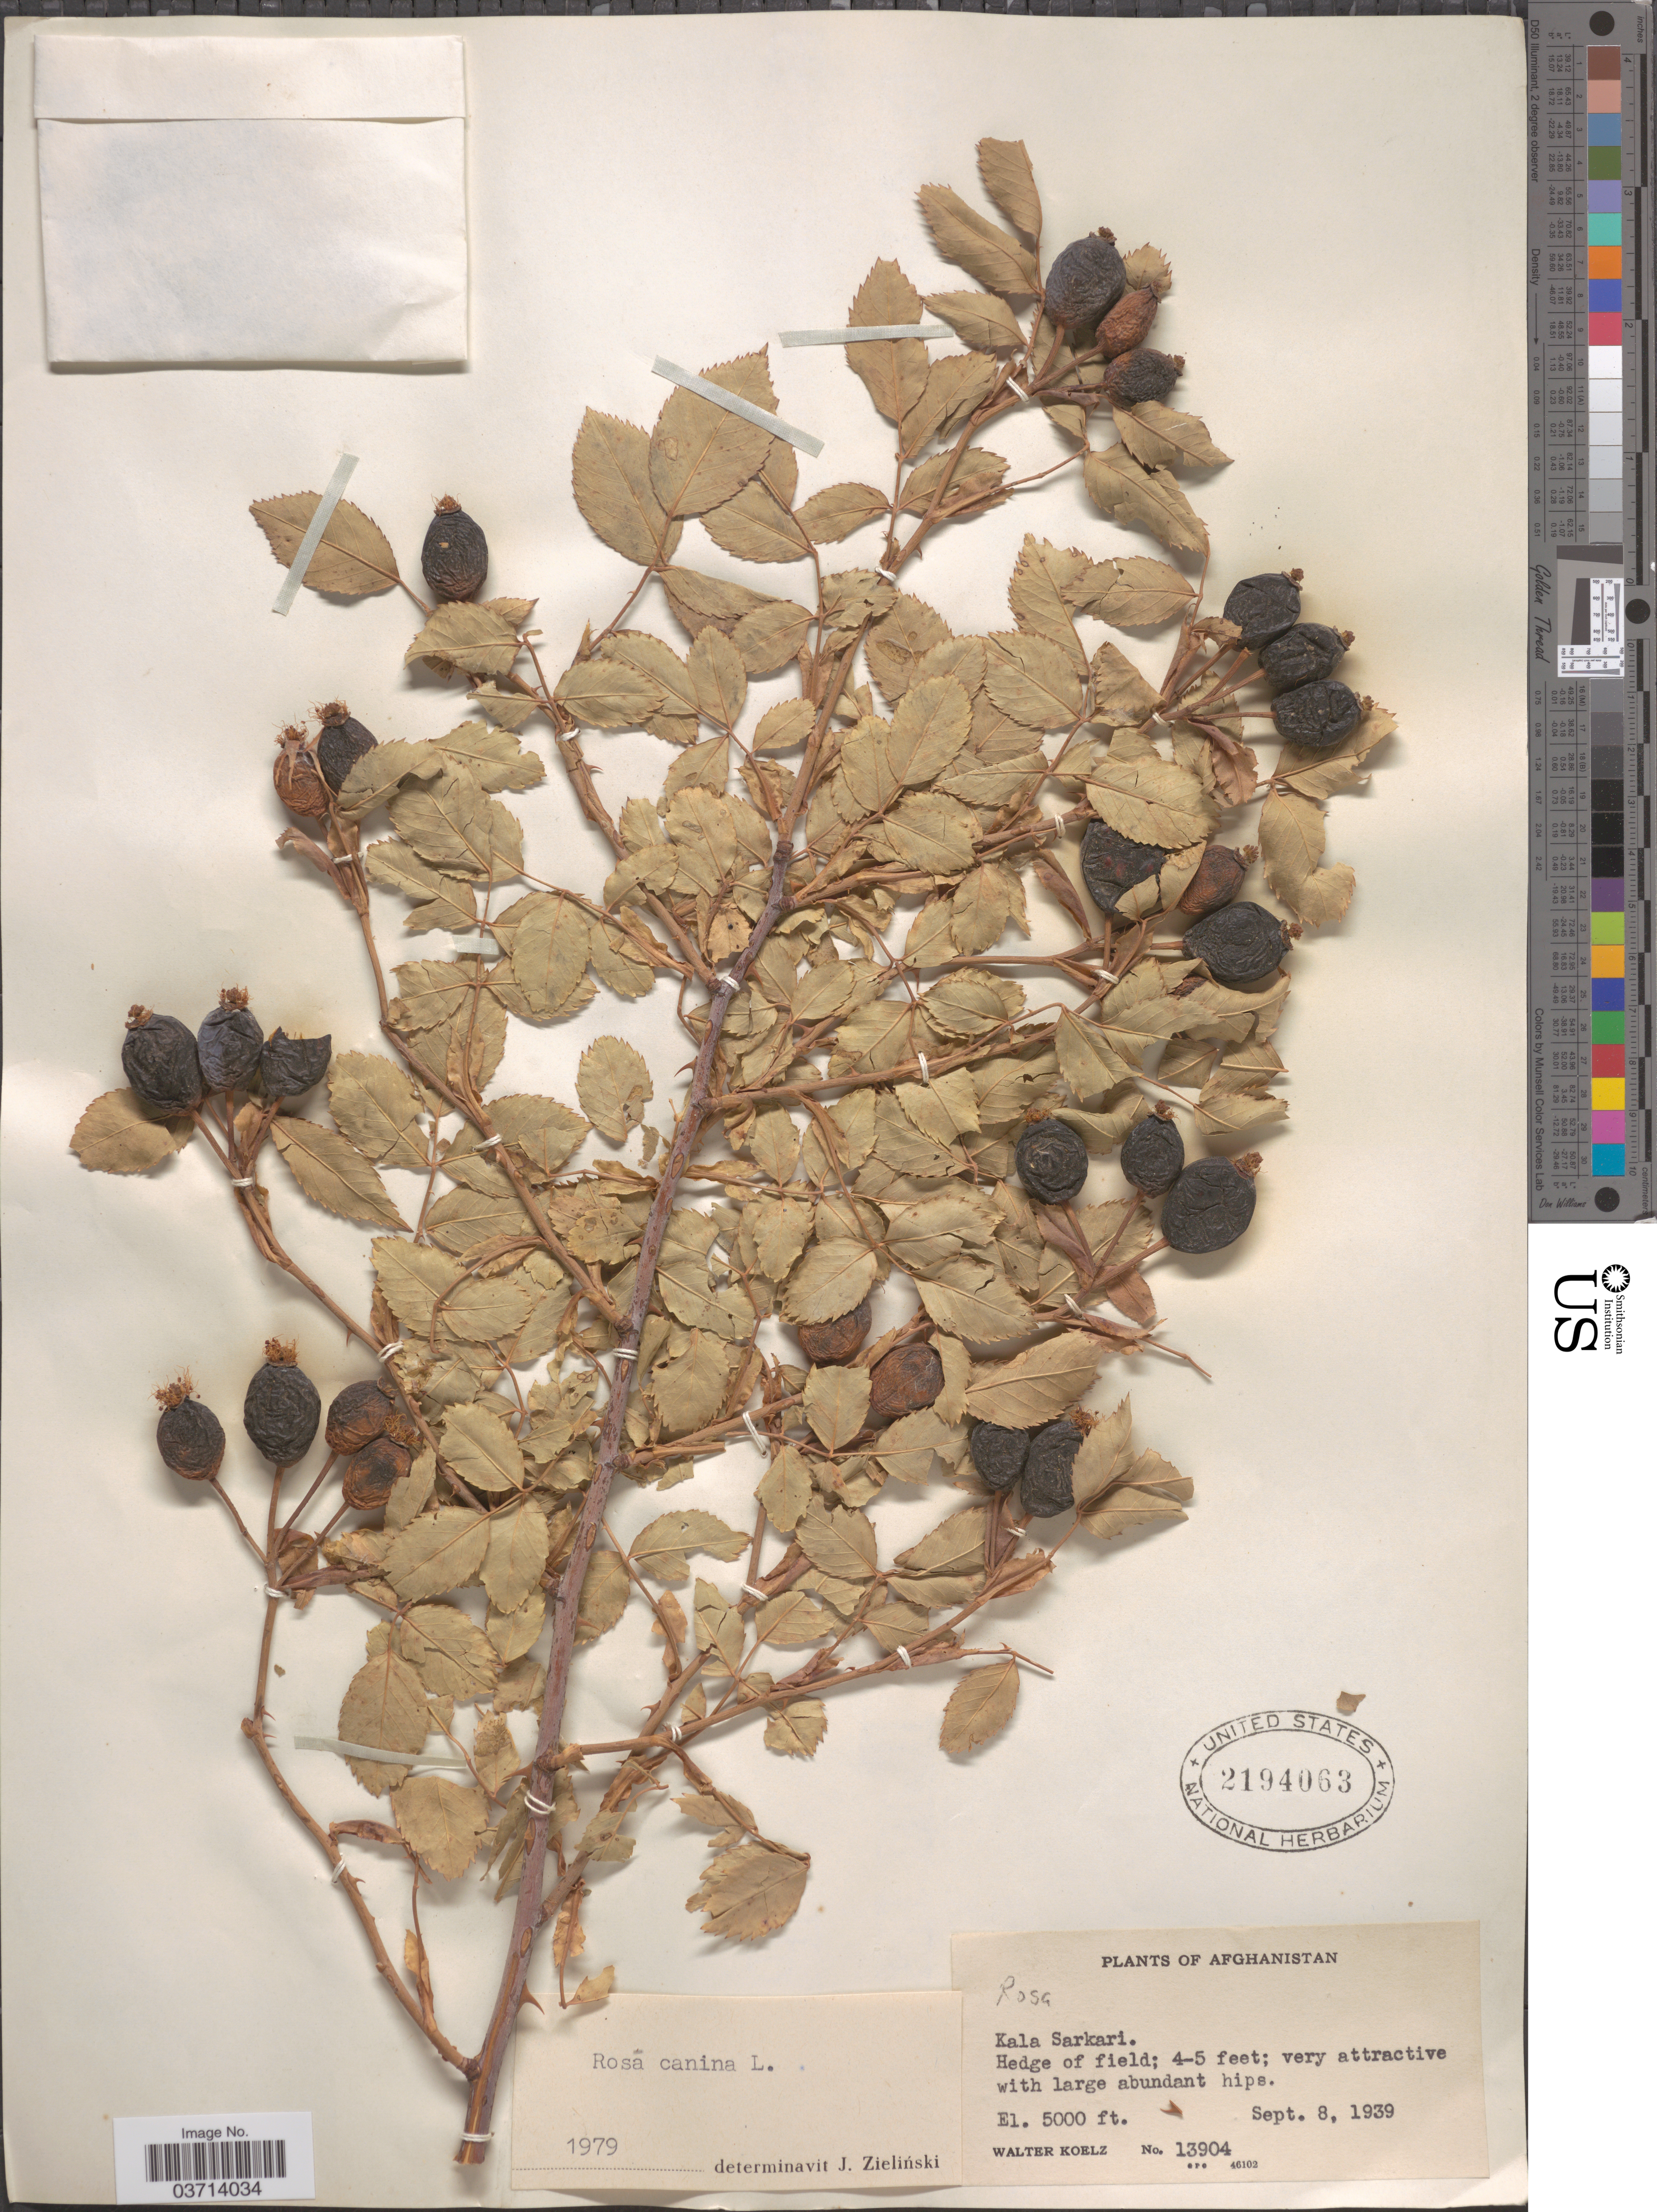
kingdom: Plantae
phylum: Tracheophyta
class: Magnoliopsida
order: Rosales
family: Rosaceae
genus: Rosa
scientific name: Rosa canina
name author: L.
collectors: W. N. Koelz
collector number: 13904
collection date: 1939-09-08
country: Afghanistan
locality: Kala Sarkari.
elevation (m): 1524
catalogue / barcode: US 2194063